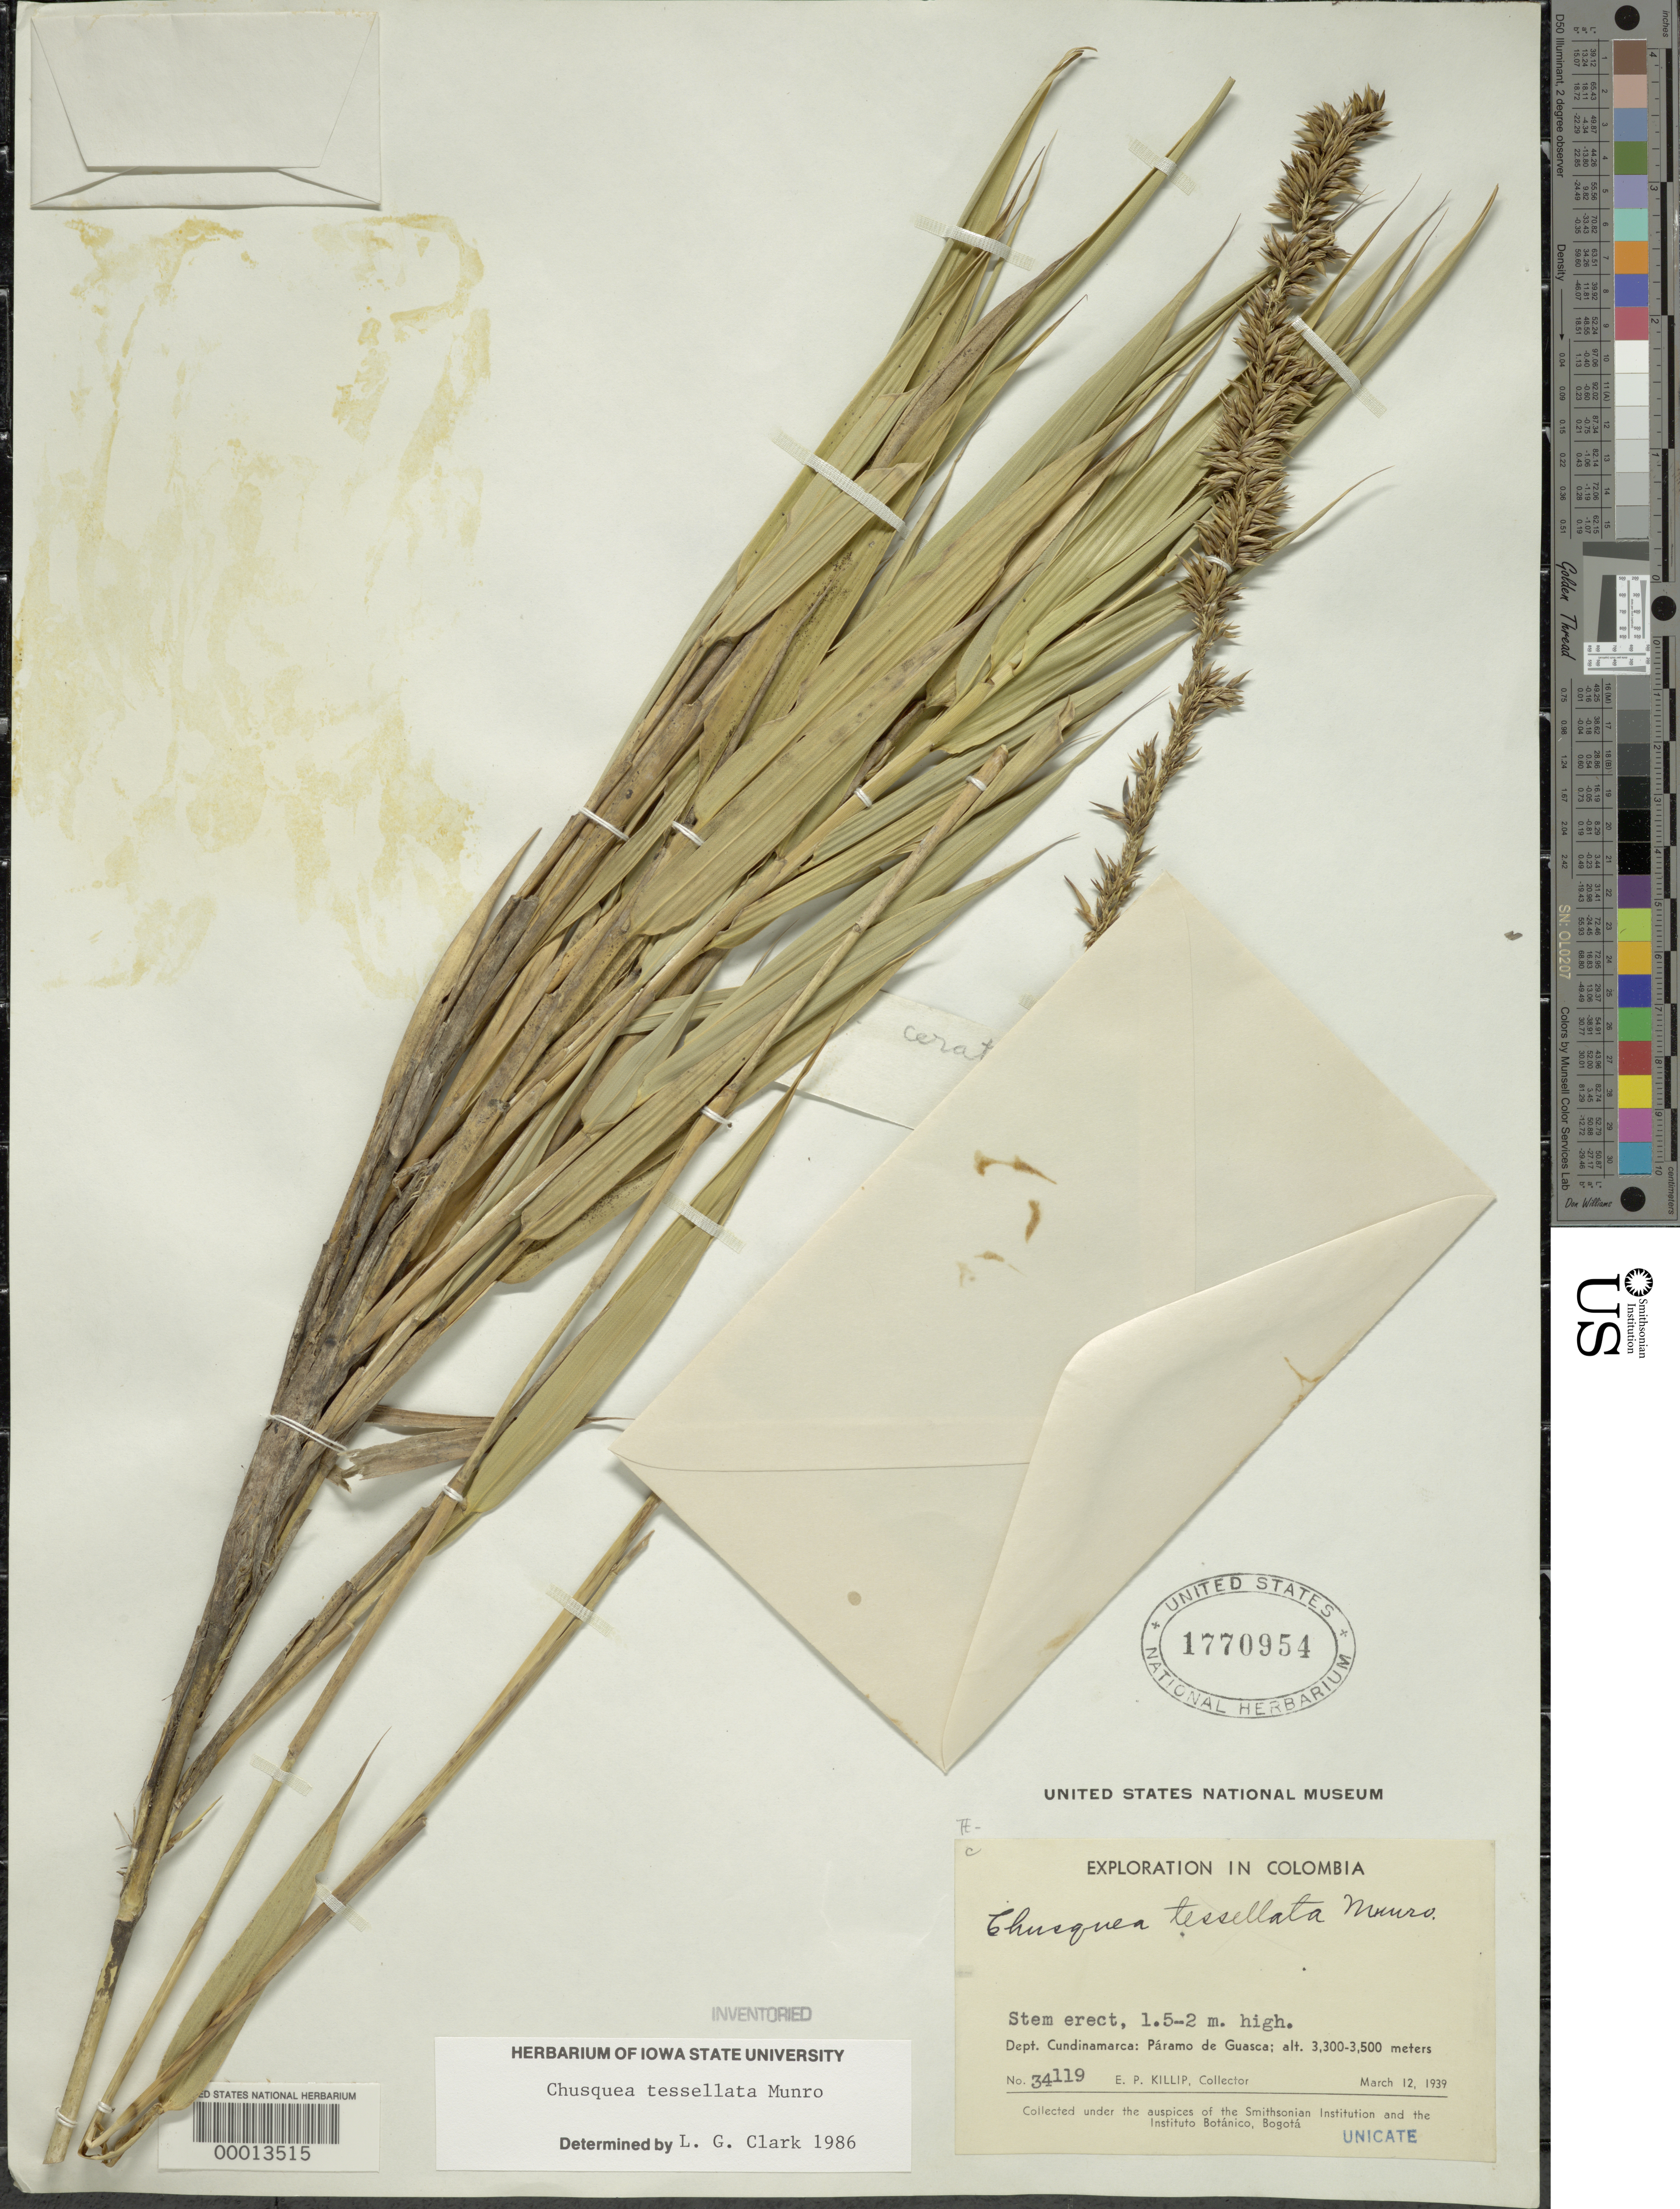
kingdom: Plantae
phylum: Tracheophyta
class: Liliopsida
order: Poales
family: Poaceae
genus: Chusquea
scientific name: Chusquea tessellata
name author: Munro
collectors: E. P. Killip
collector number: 34119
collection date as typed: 12 Mar 1939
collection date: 1939-03-12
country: Colombia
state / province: Cundinamarca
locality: Paramo de Guasca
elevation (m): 3300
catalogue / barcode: US 1770954